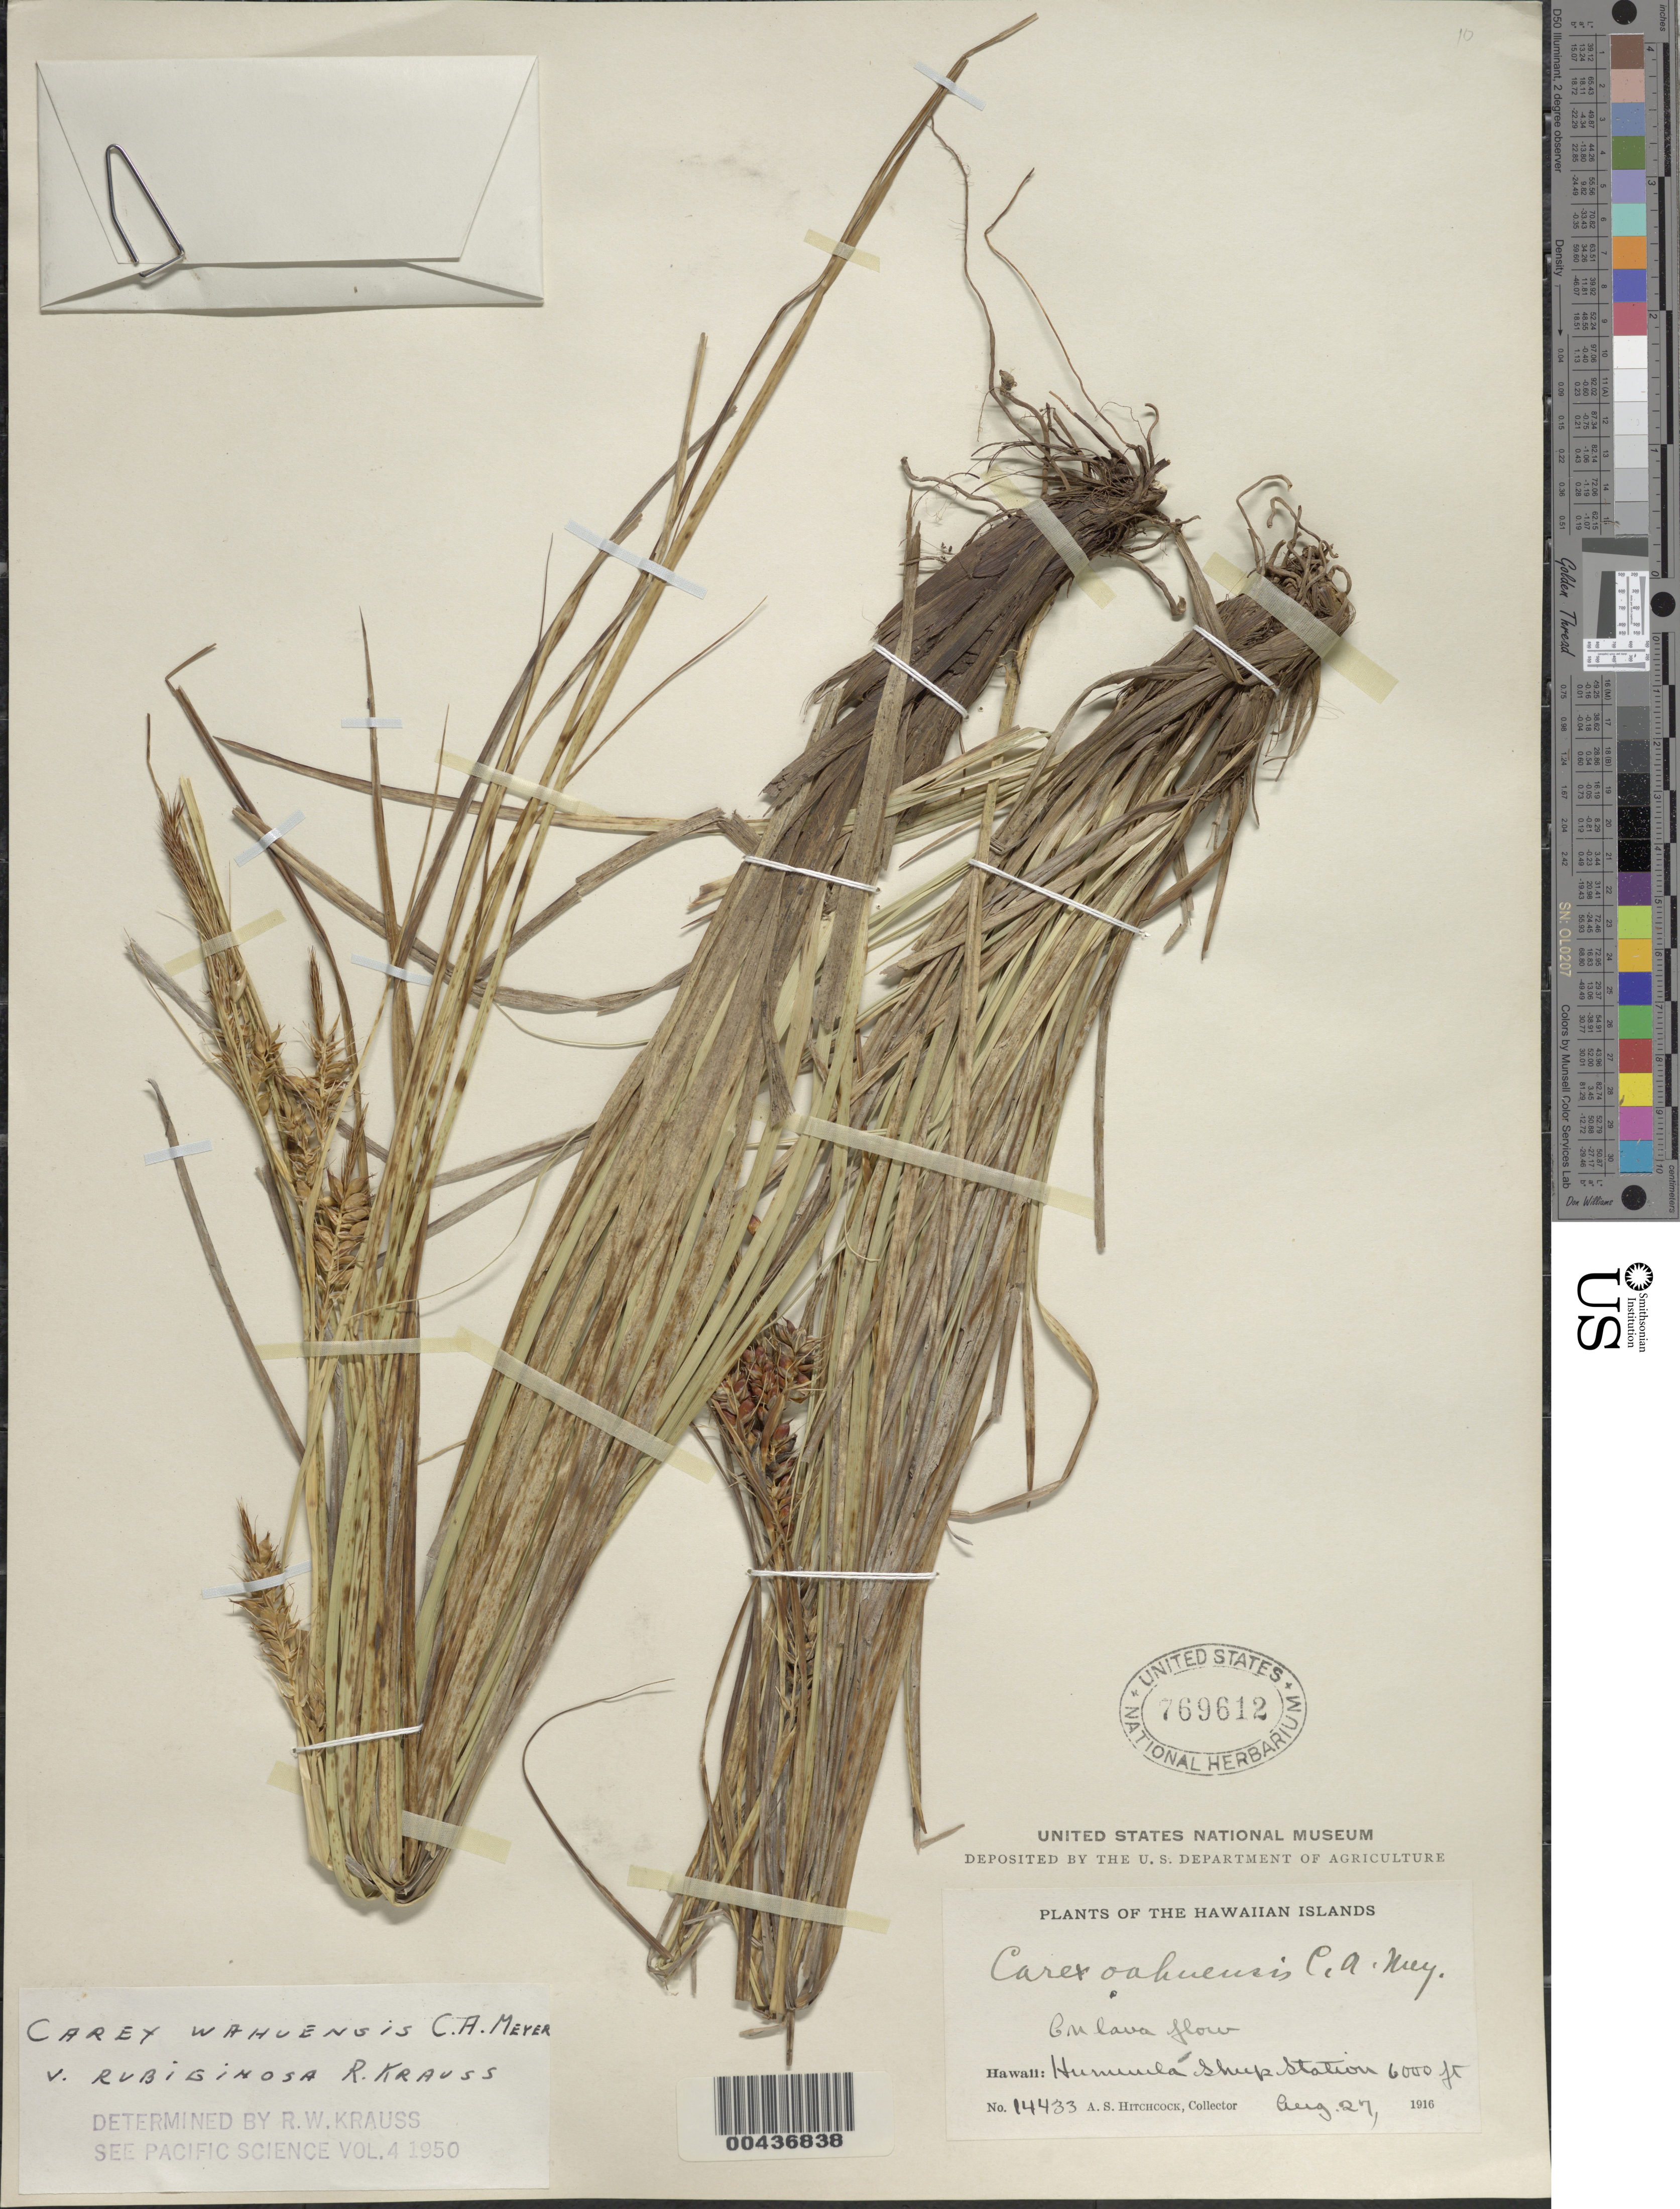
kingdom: Plantae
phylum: Tracheophyta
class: Liliopsida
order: Poales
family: Cyperaceae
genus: Carex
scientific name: Carex wahuensis subsp. rubiginosa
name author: (R.W. Krauss) T. Koyama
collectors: A. S. Hitchcock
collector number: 14433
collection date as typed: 27 Aug 1916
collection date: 1916-08-27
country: United States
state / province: Hawaii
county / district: Hawaii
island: Hawaii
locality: Humuula Sheep Station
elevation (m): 1829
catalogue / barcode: US 769612